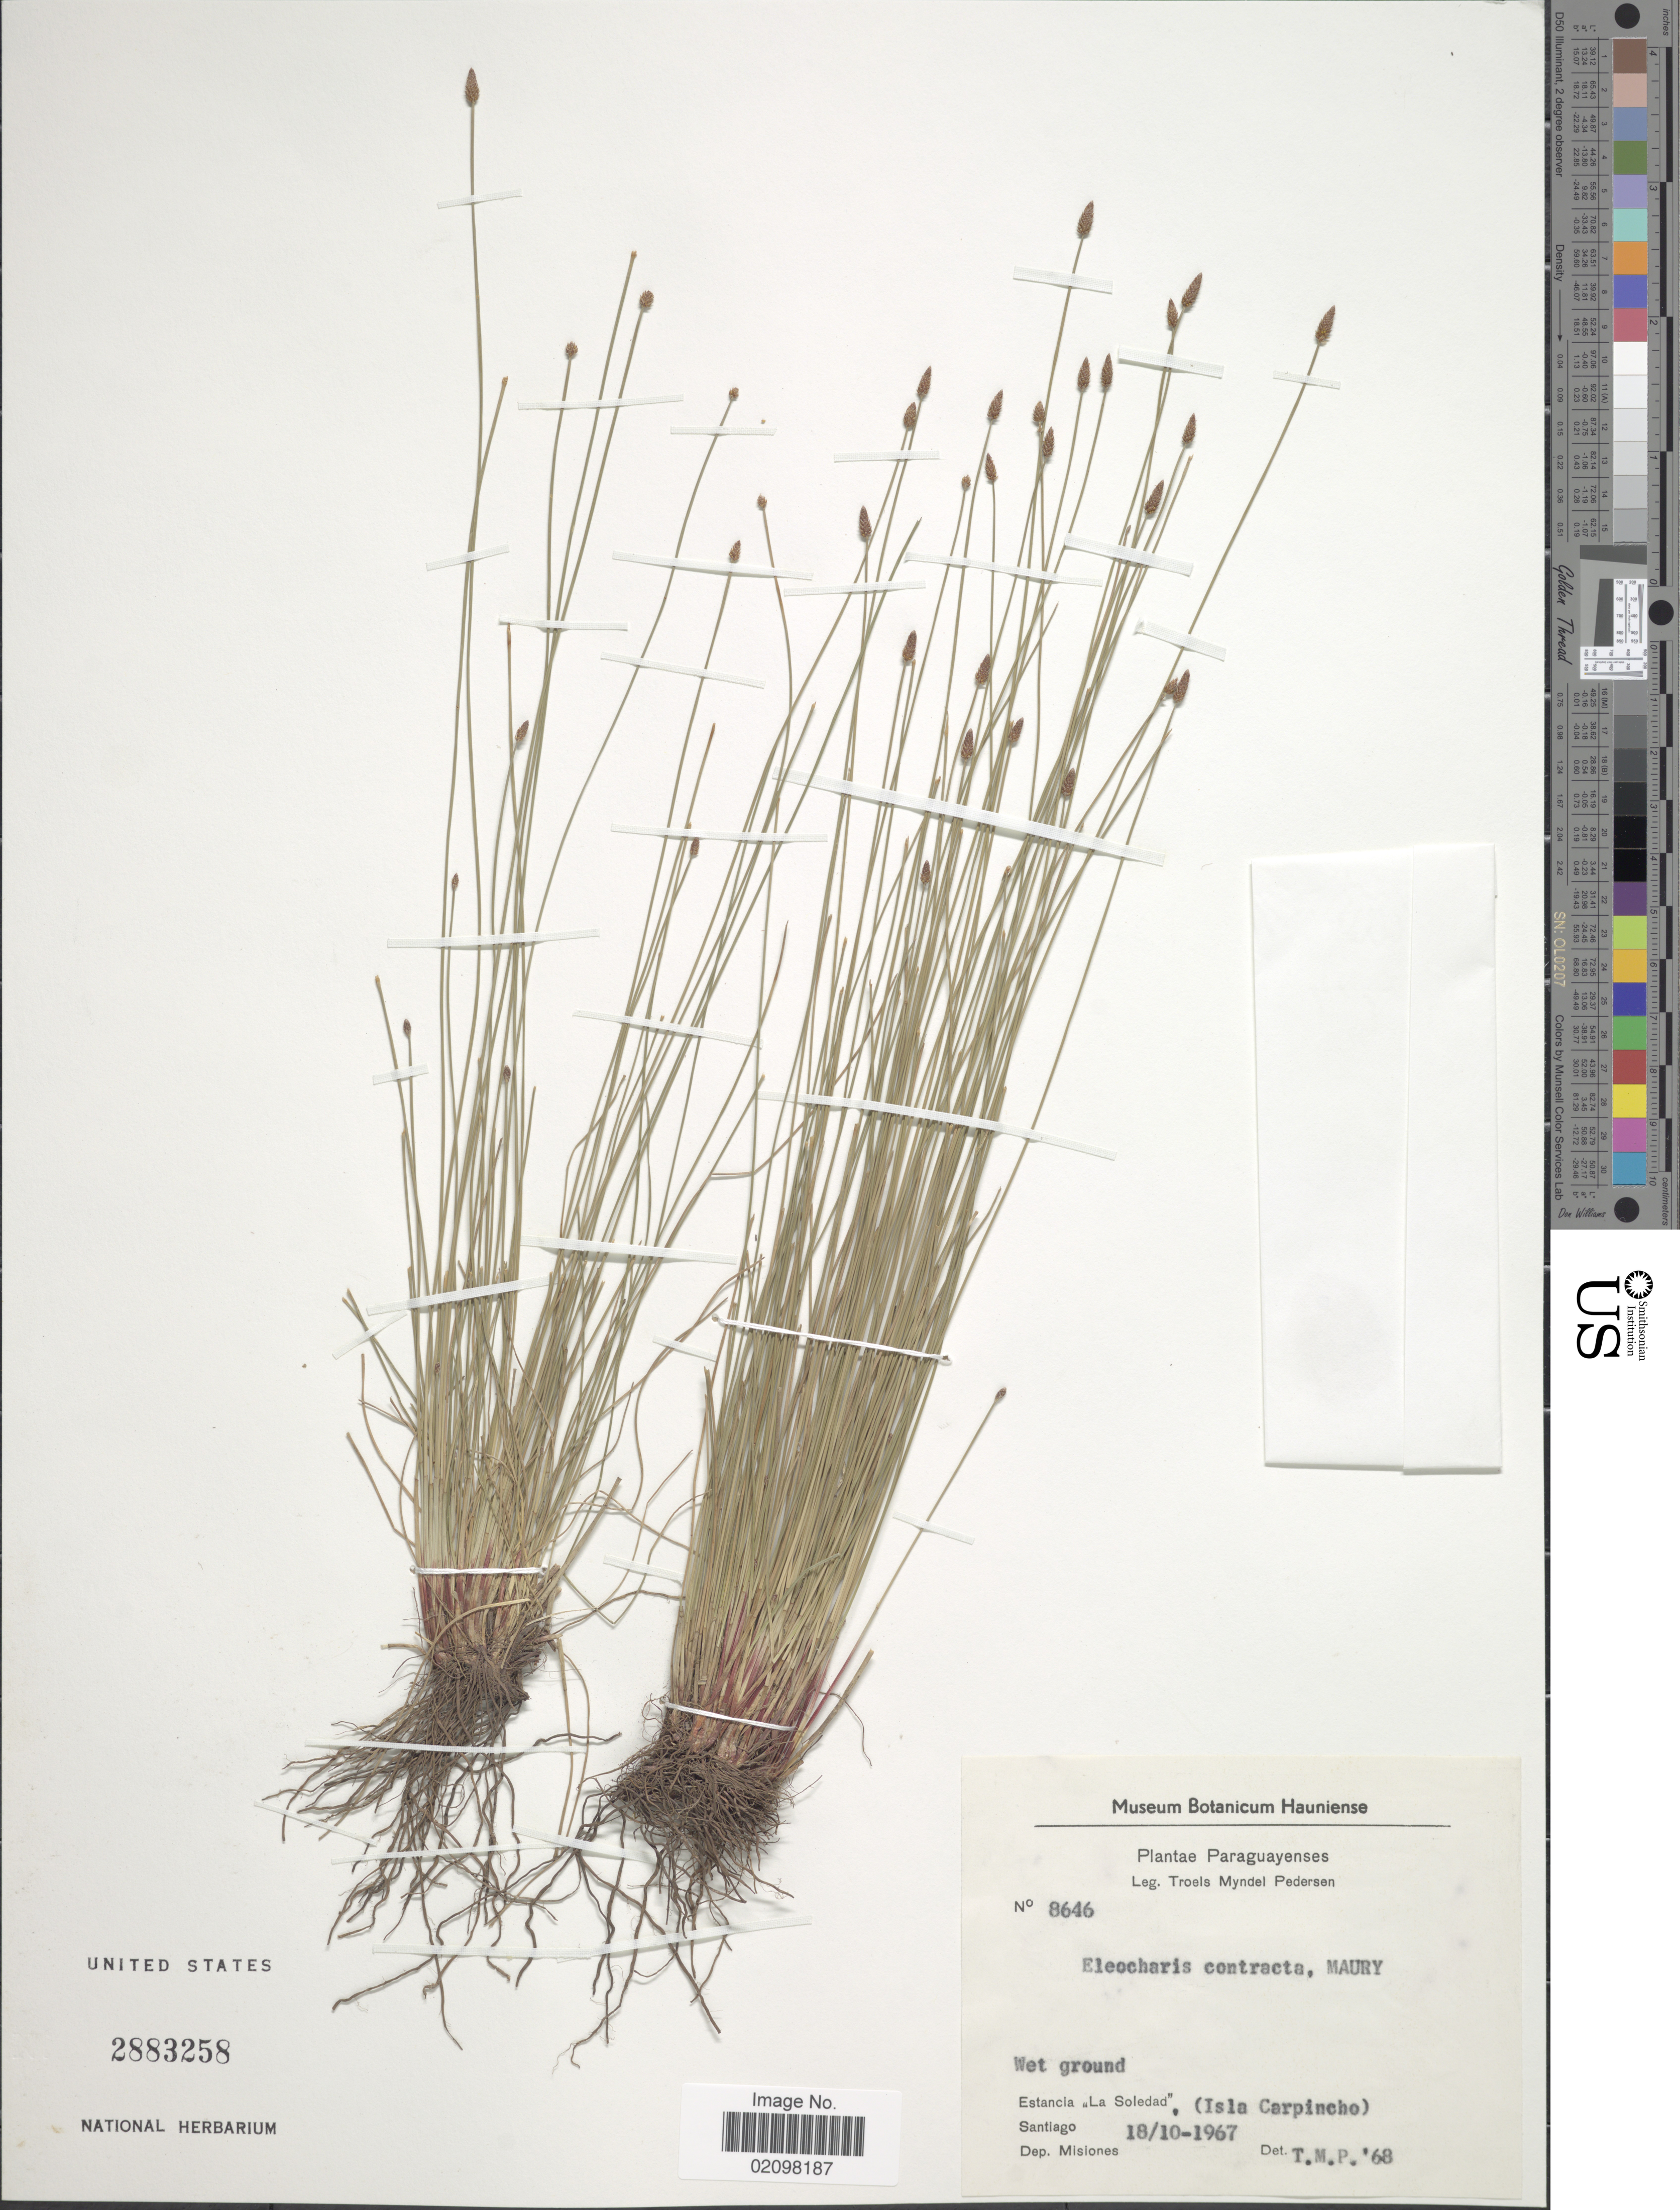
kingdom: Plantae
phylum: Tracheophyta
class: Liliopsida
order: Poales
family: Cyperaceae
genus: Eleocharis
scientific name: Eleocharis contracta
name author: Maury ex Micheli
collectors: T. Pederson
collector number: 8646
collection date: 1967-10-18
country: Paraguay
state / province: Misiones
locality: Estancia La Soledad (Isla Carpincho). Santiago.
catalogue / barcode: US 2883258